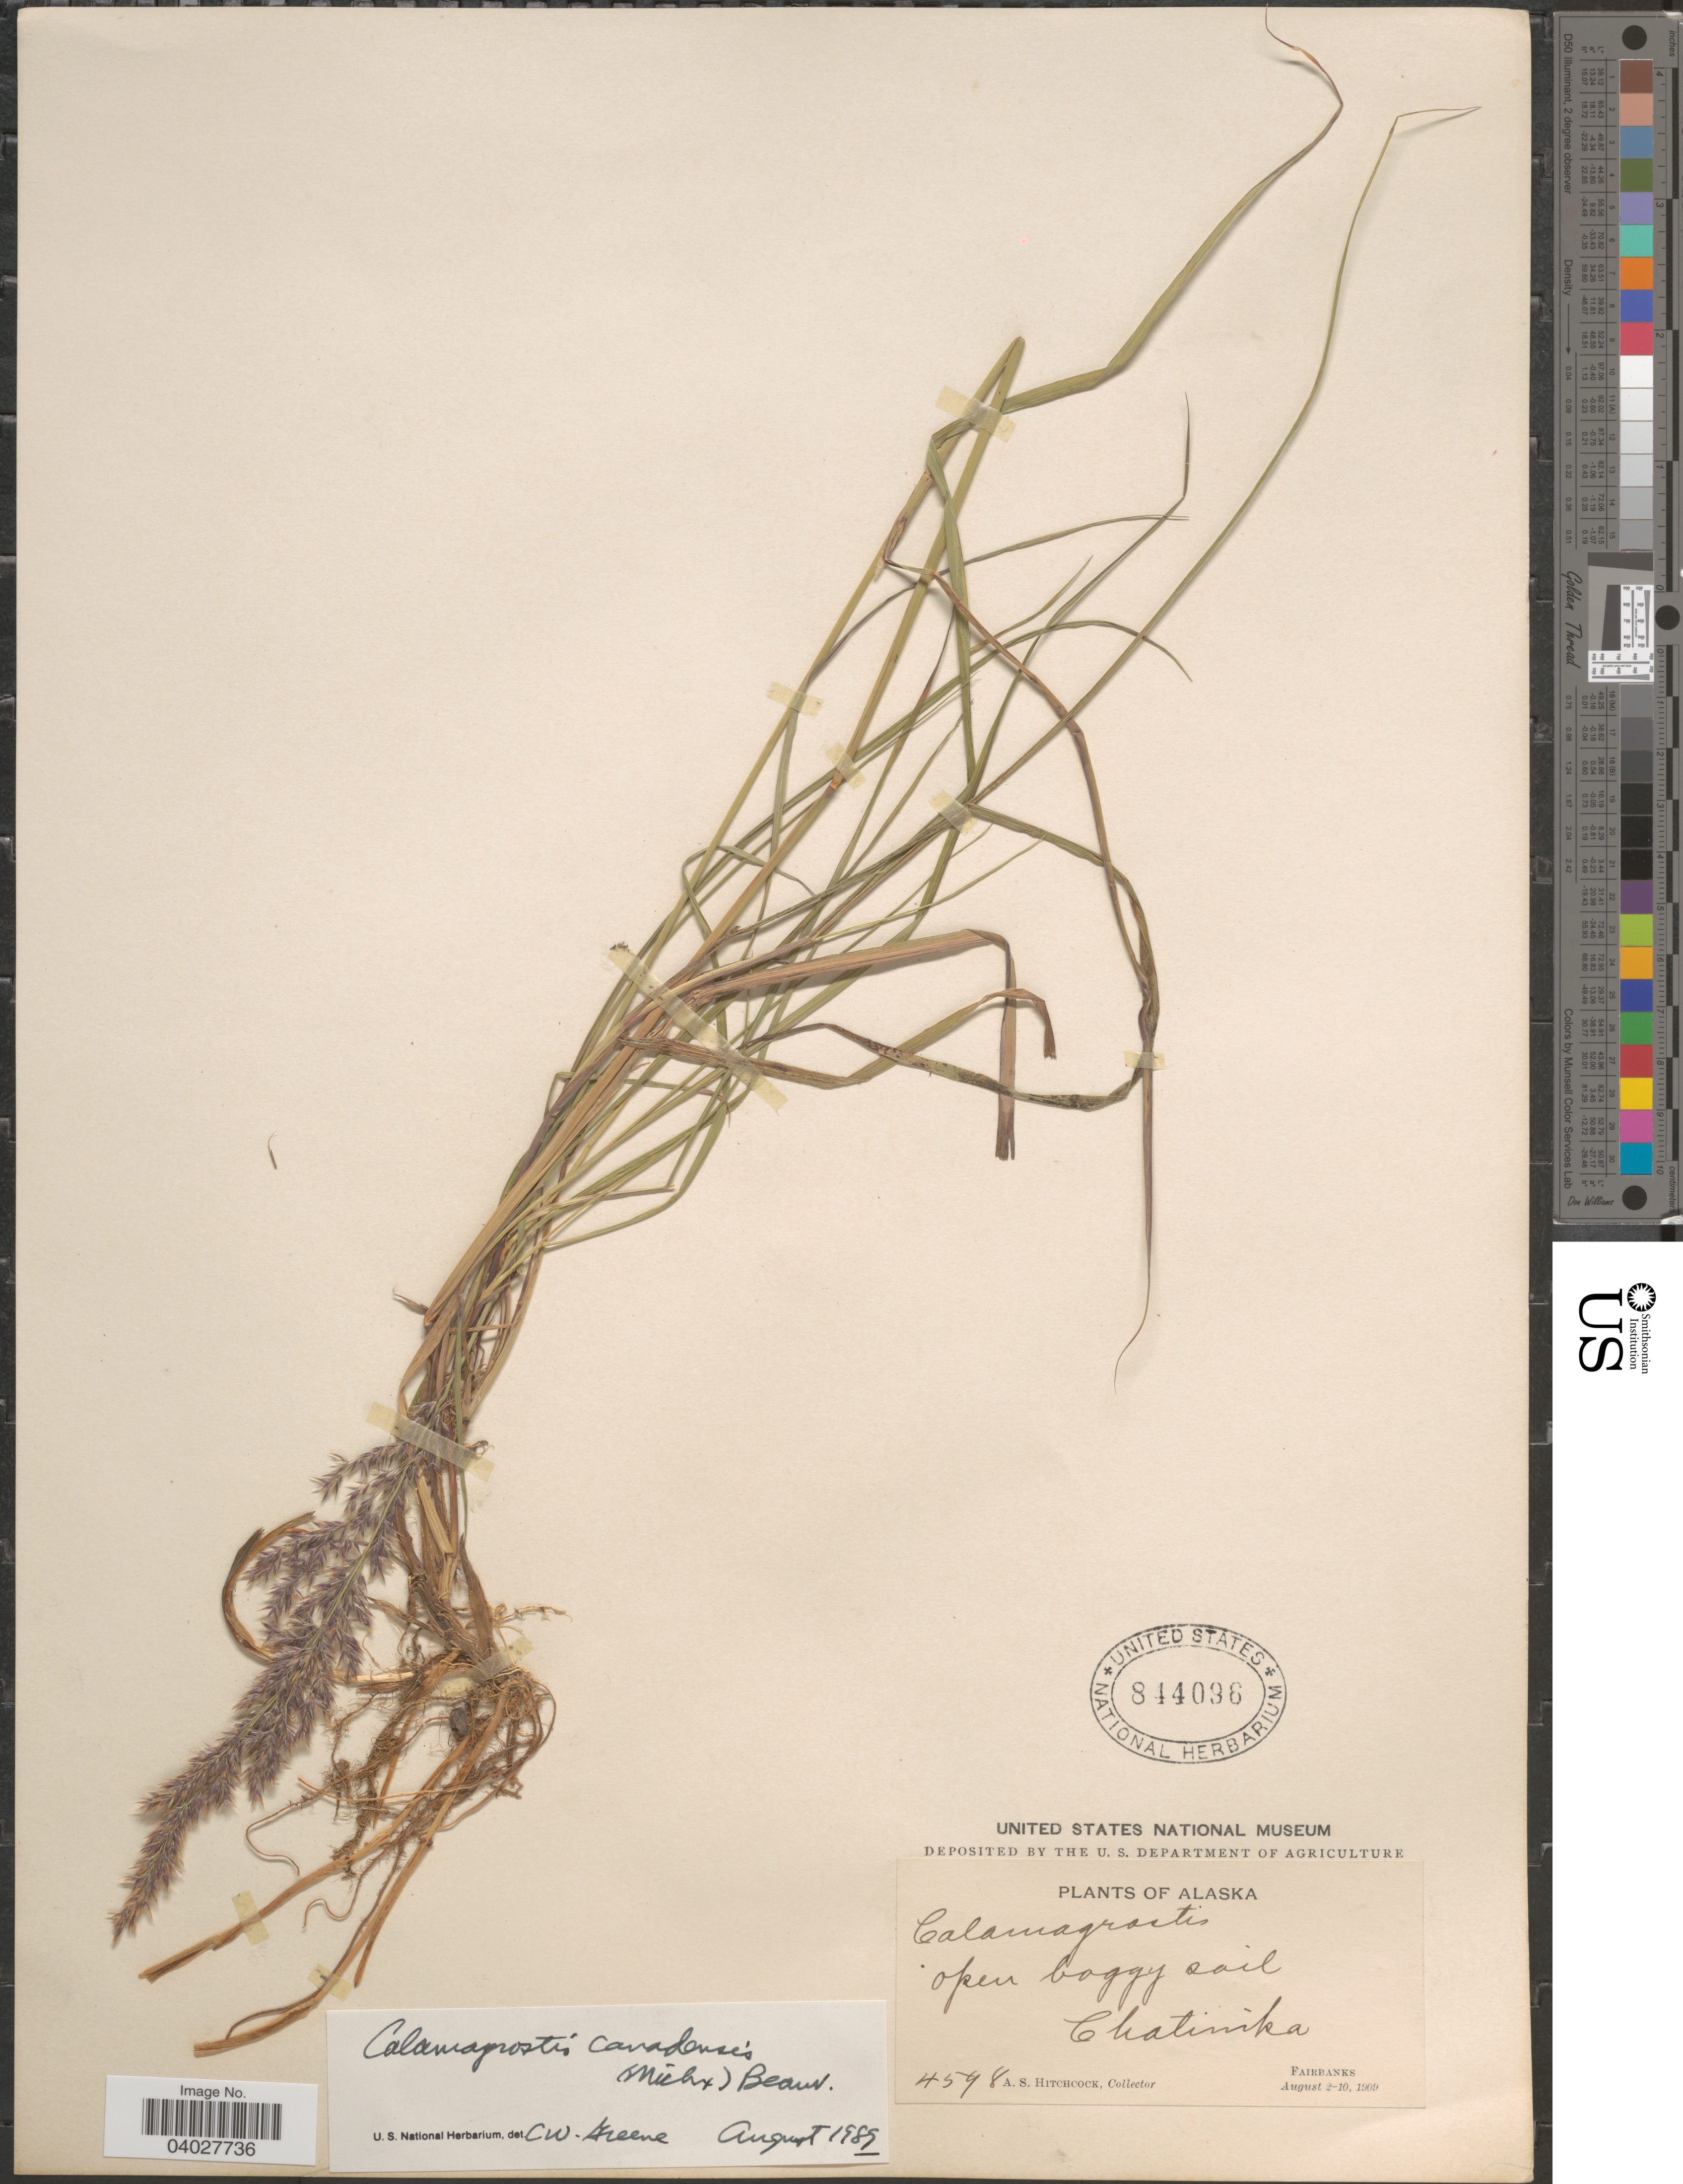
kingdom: Plantae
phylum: Tracheophyta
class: Liliopsida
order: Poales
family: Poaceae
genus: Calamagrostis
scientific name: Calamagrostis canadensis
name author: (Michx.) P. Beauv.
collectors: A. S. Hitchcock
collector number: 4598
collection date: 1909-08-02/1909-08-10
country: United States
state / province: Alaska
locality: Open boggy soil. Chatinika. Fairbanks.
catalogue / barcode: US 844096